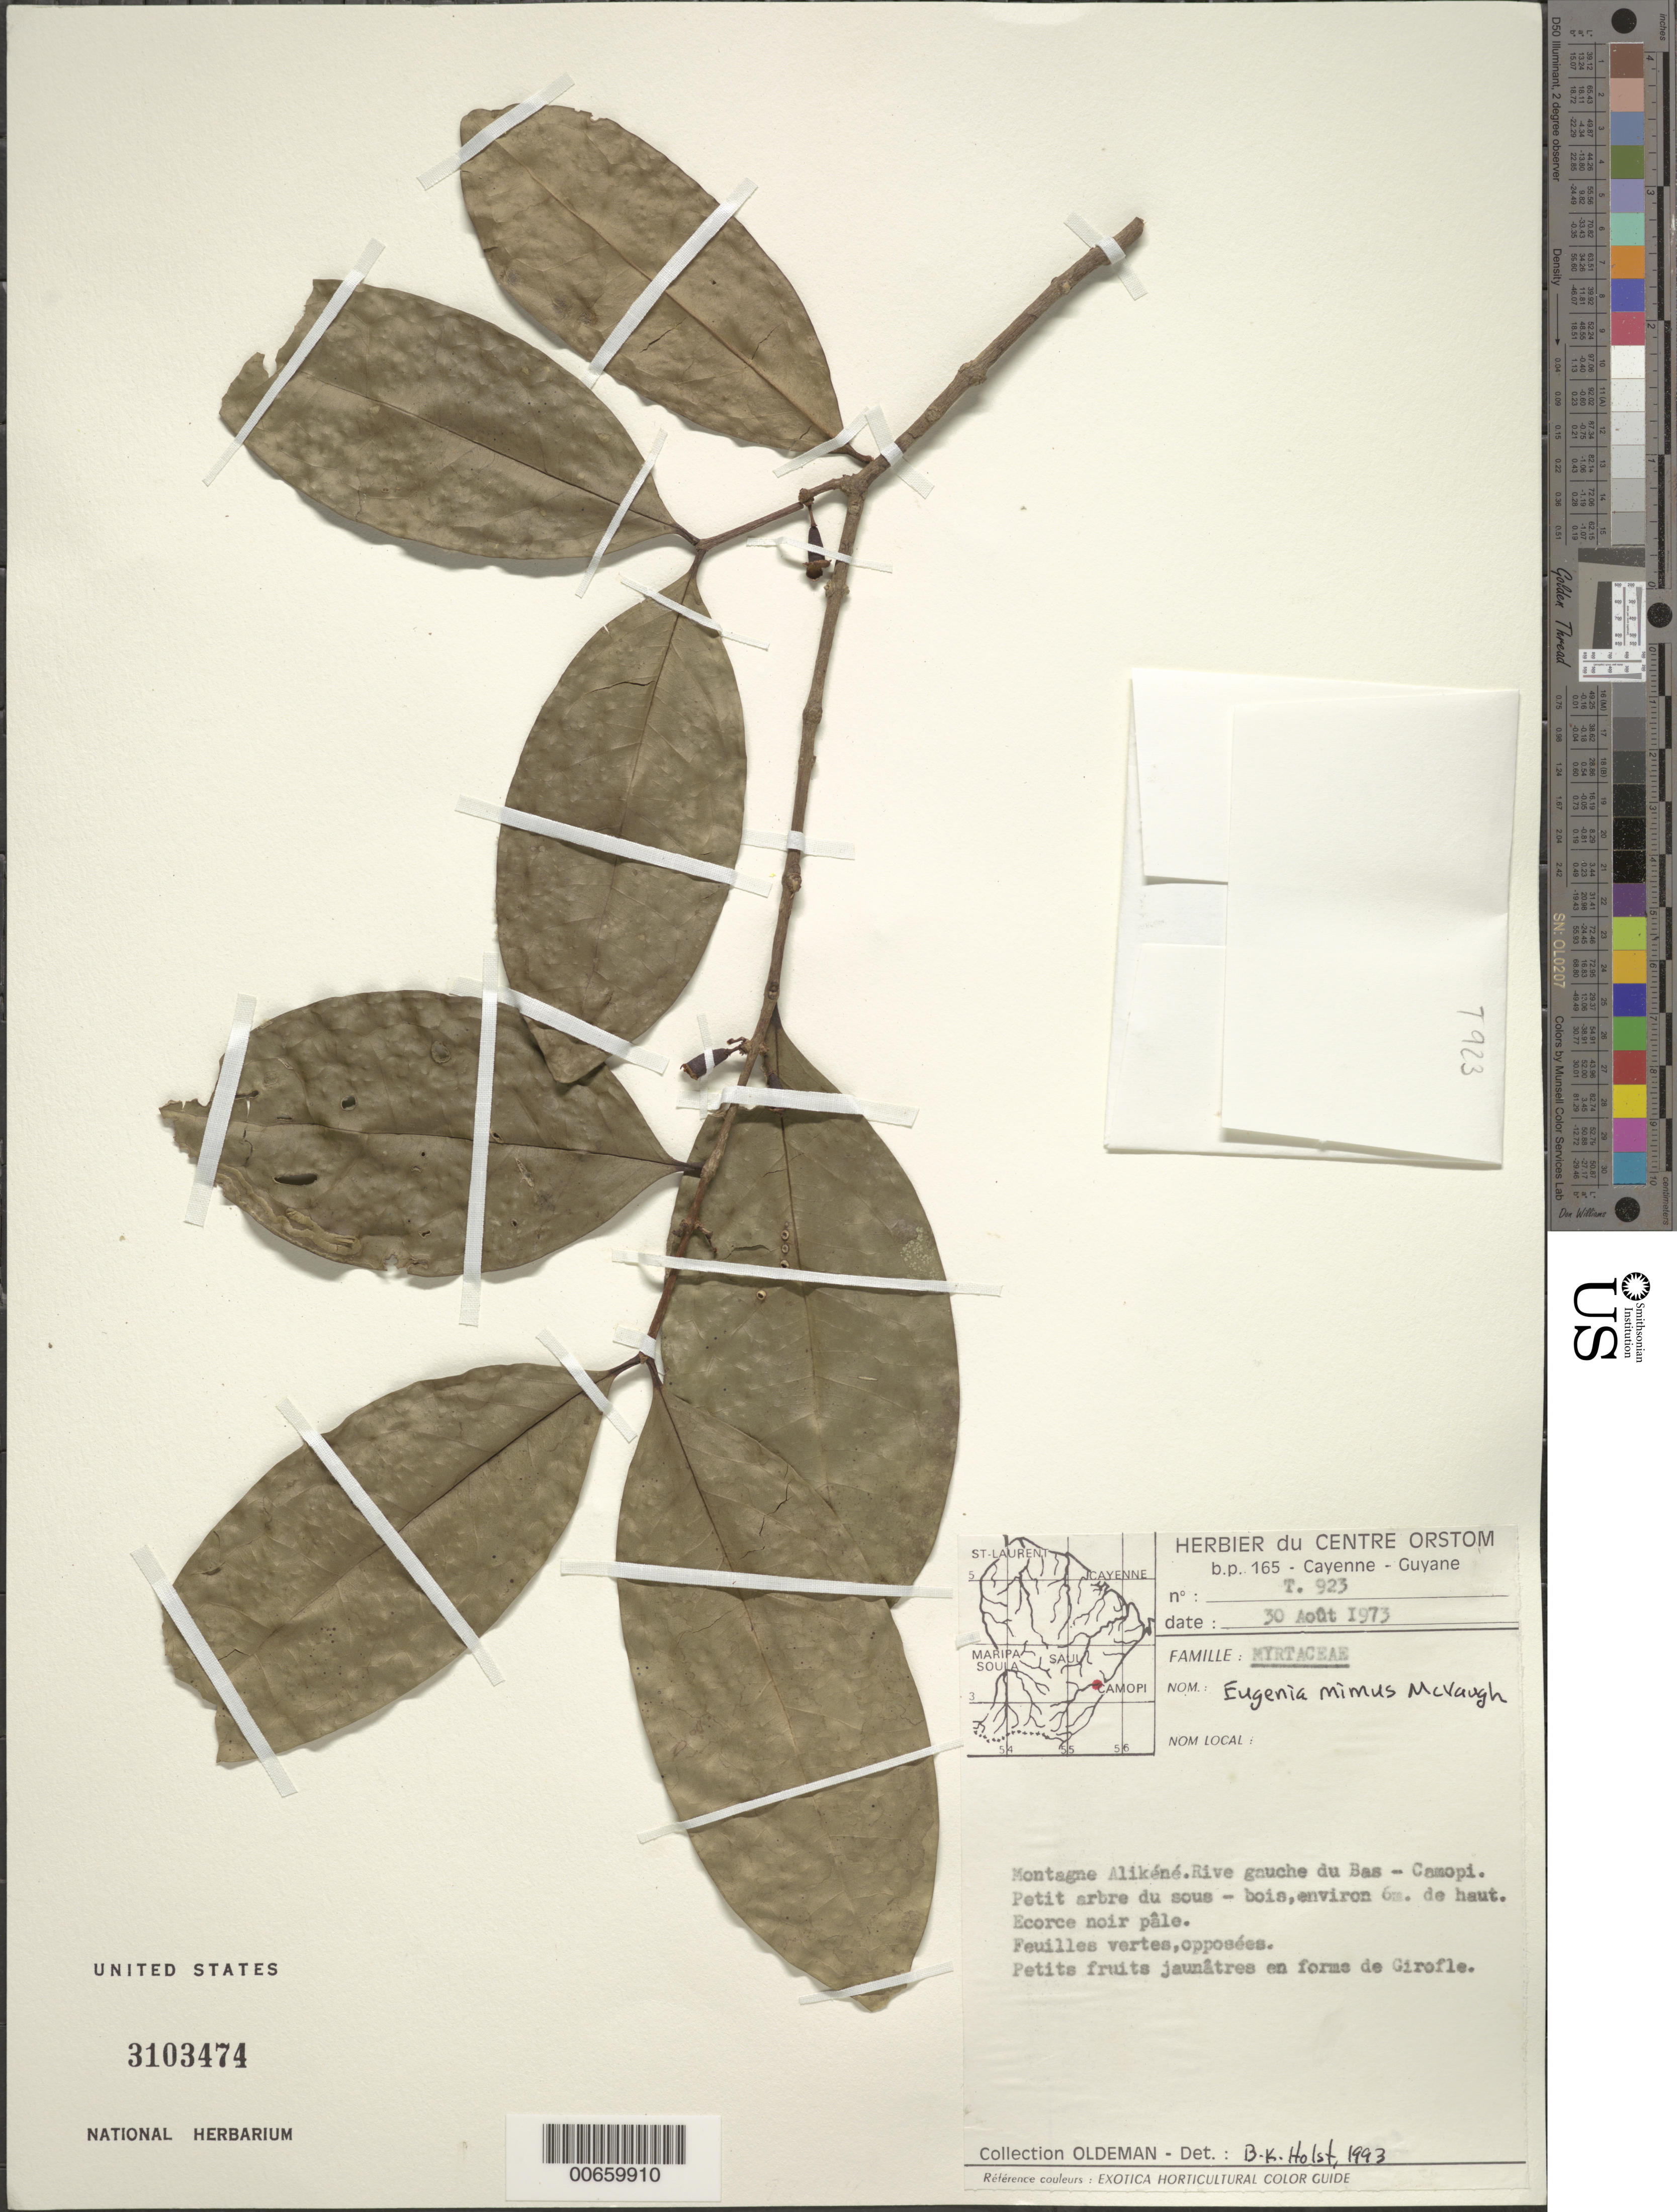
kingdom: Plantae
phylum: Tracheophyta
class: Magnoliopsida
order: Myrtales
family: Myrtaceae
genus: Eugenia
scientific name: Eugenia mimus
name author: McVaugh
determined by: Holst, Bruce K.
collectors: R. Oldeman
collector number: T 923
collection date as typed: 30-Aug-73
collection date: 1973-08-30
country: French Guiana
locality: Montagne Alikéné, Rive gauche du Bas-Camopi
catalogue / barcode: US 3103474